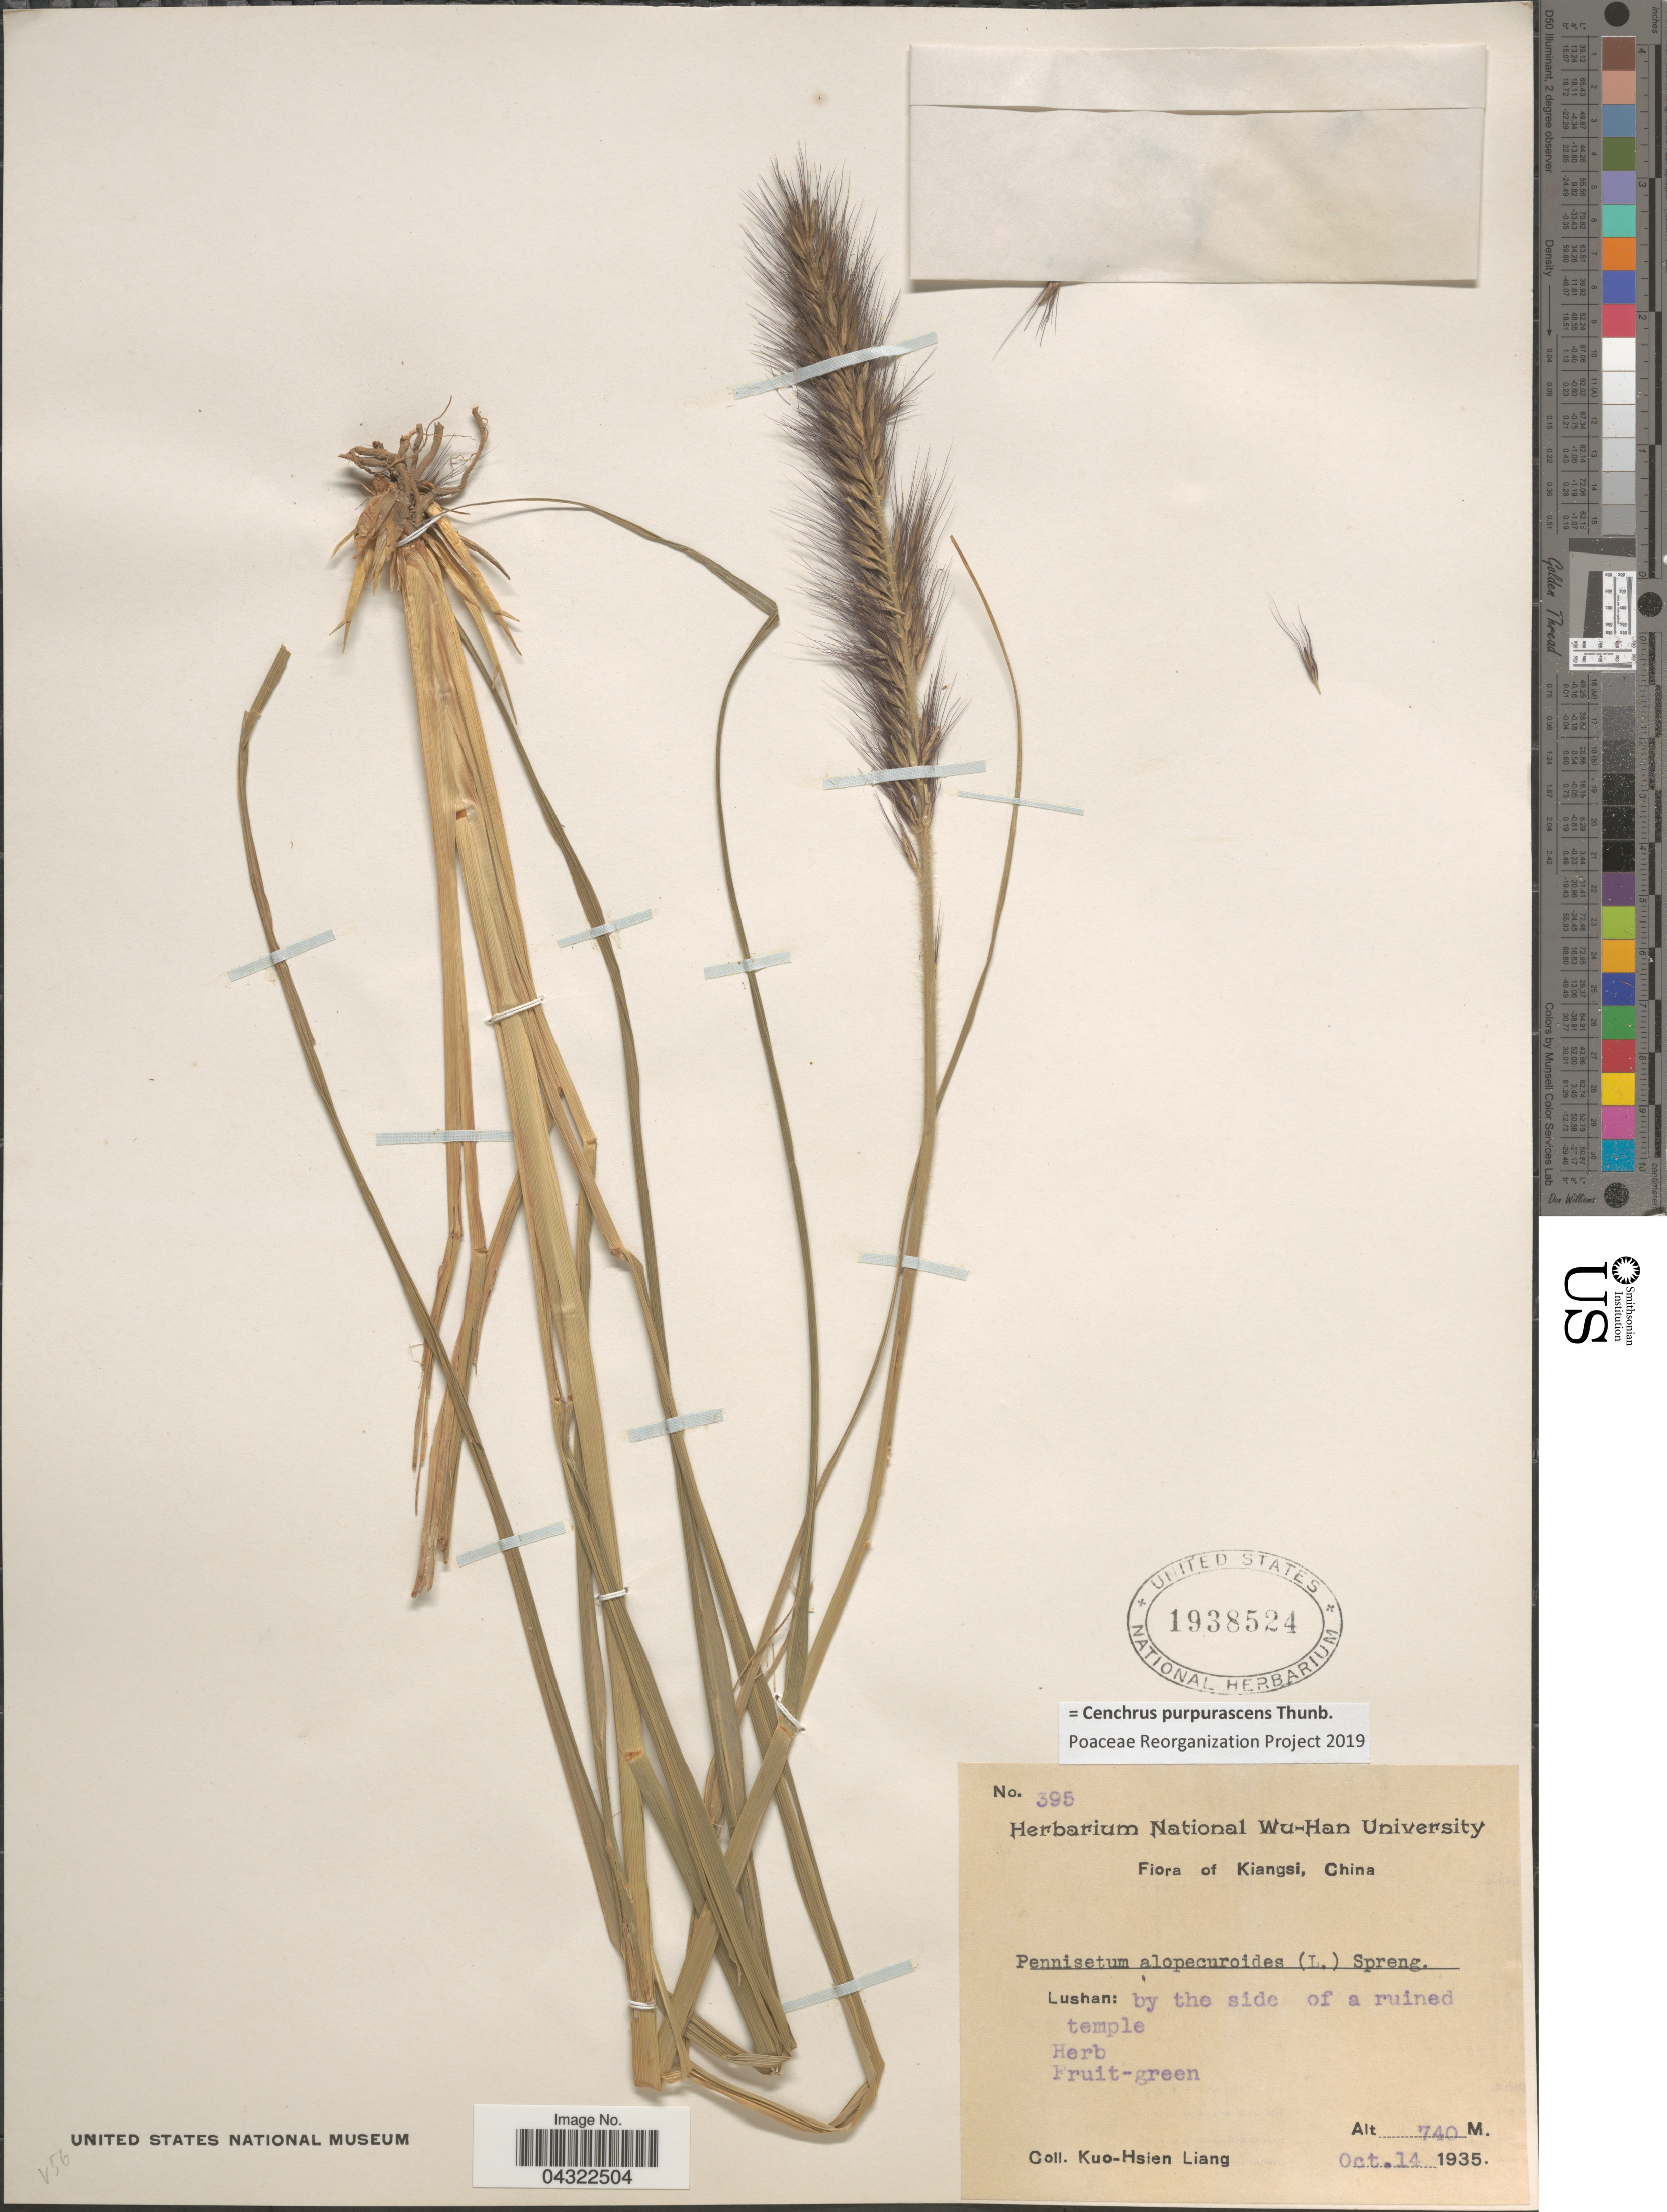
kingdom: Plantae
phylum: Tracheophyta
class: Liliopsida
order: Poales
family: Poaceae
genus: Cenchrus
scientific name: Cenchrus purpurascens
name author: Thunb.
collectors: L. Kuo-hsien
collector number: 395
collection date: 1935-10-14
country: China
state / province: Jiangxi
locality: Kiangsi. Lushan: by the side of ruined temple.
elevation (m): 740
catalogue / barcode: US 1938524